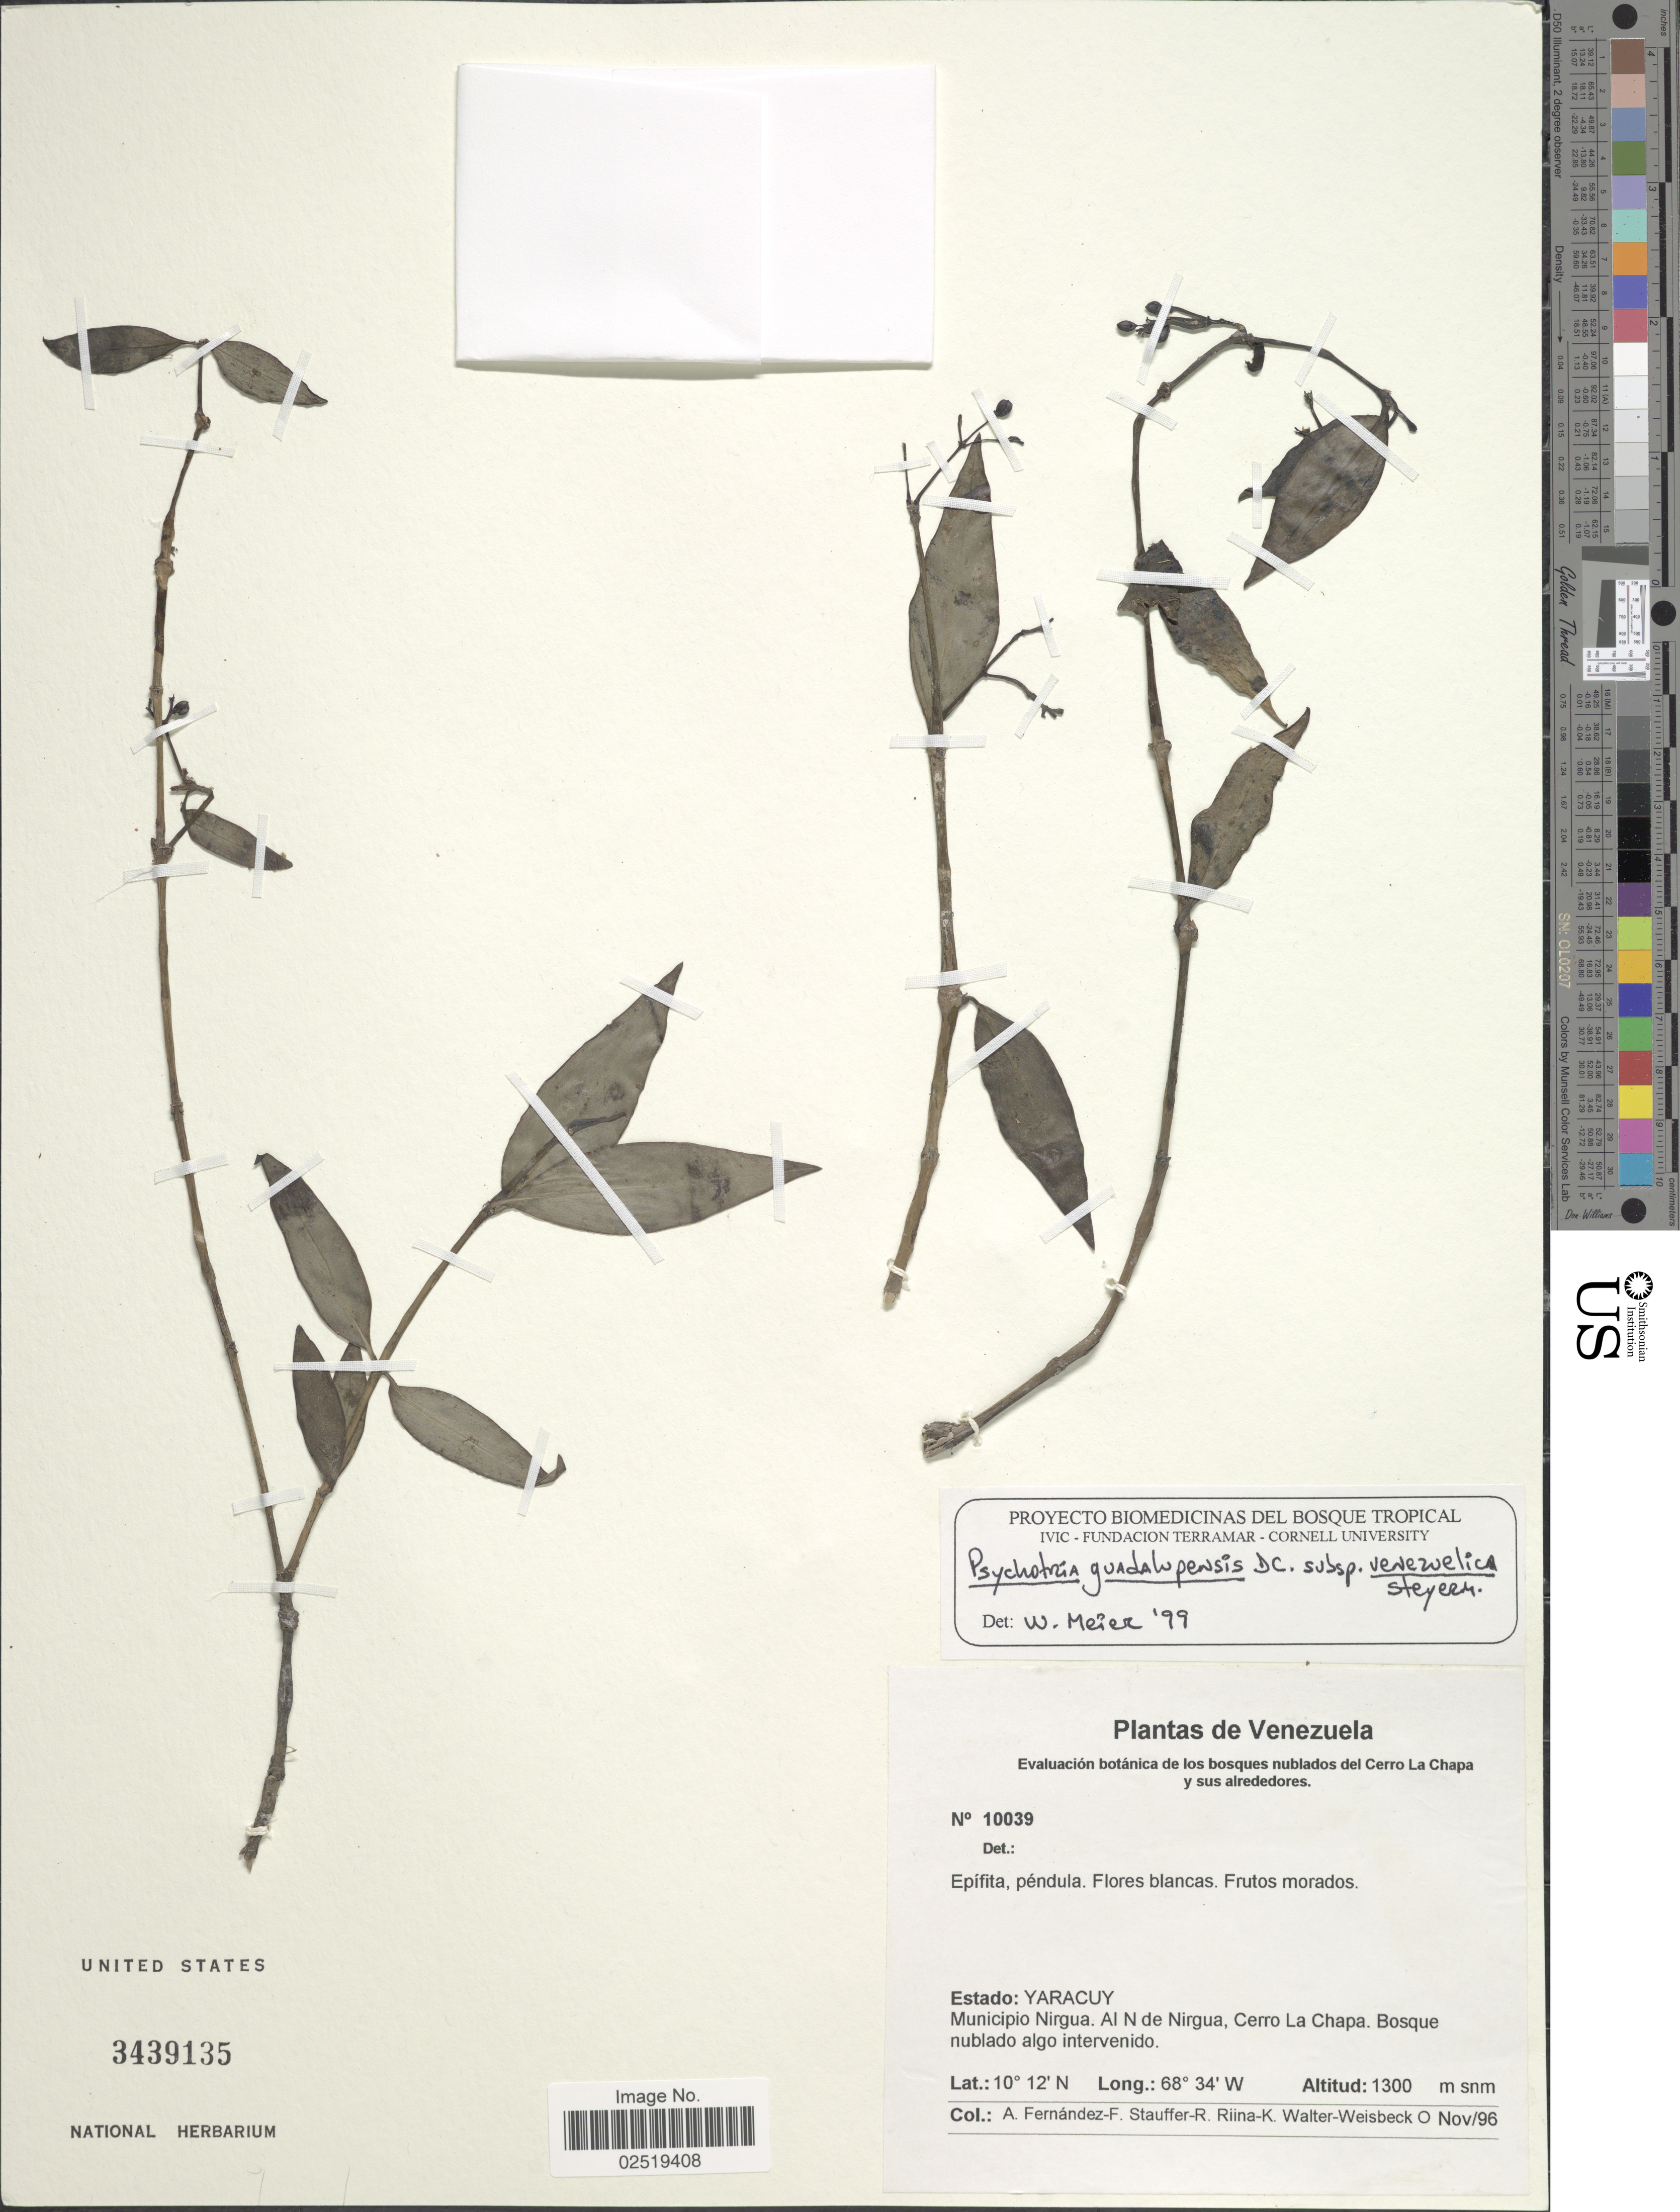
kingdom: Plantae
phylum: Tracheophyta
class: Magnoliopsida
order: Gentianales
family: Rubiaceae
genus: Psychotria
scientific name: Psychotria guadalupensis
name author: (DC.) R.A. Howard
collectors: A. Fernández, R. Stauffer, R. Riina & O. Walter-Weisbeck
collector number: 10039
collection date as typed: Transcribed d/m/y: /11/96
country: Venezuela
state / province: Yaracuy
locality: Los bosques nublados del Cerro La Chapa y sus alrededores [unsure placement], Municipio Nirgua, Al N de Nirgua, Cerro La Chapa, Bosque nublado algo intervenido.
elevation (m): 1300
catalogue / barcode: US 3439135